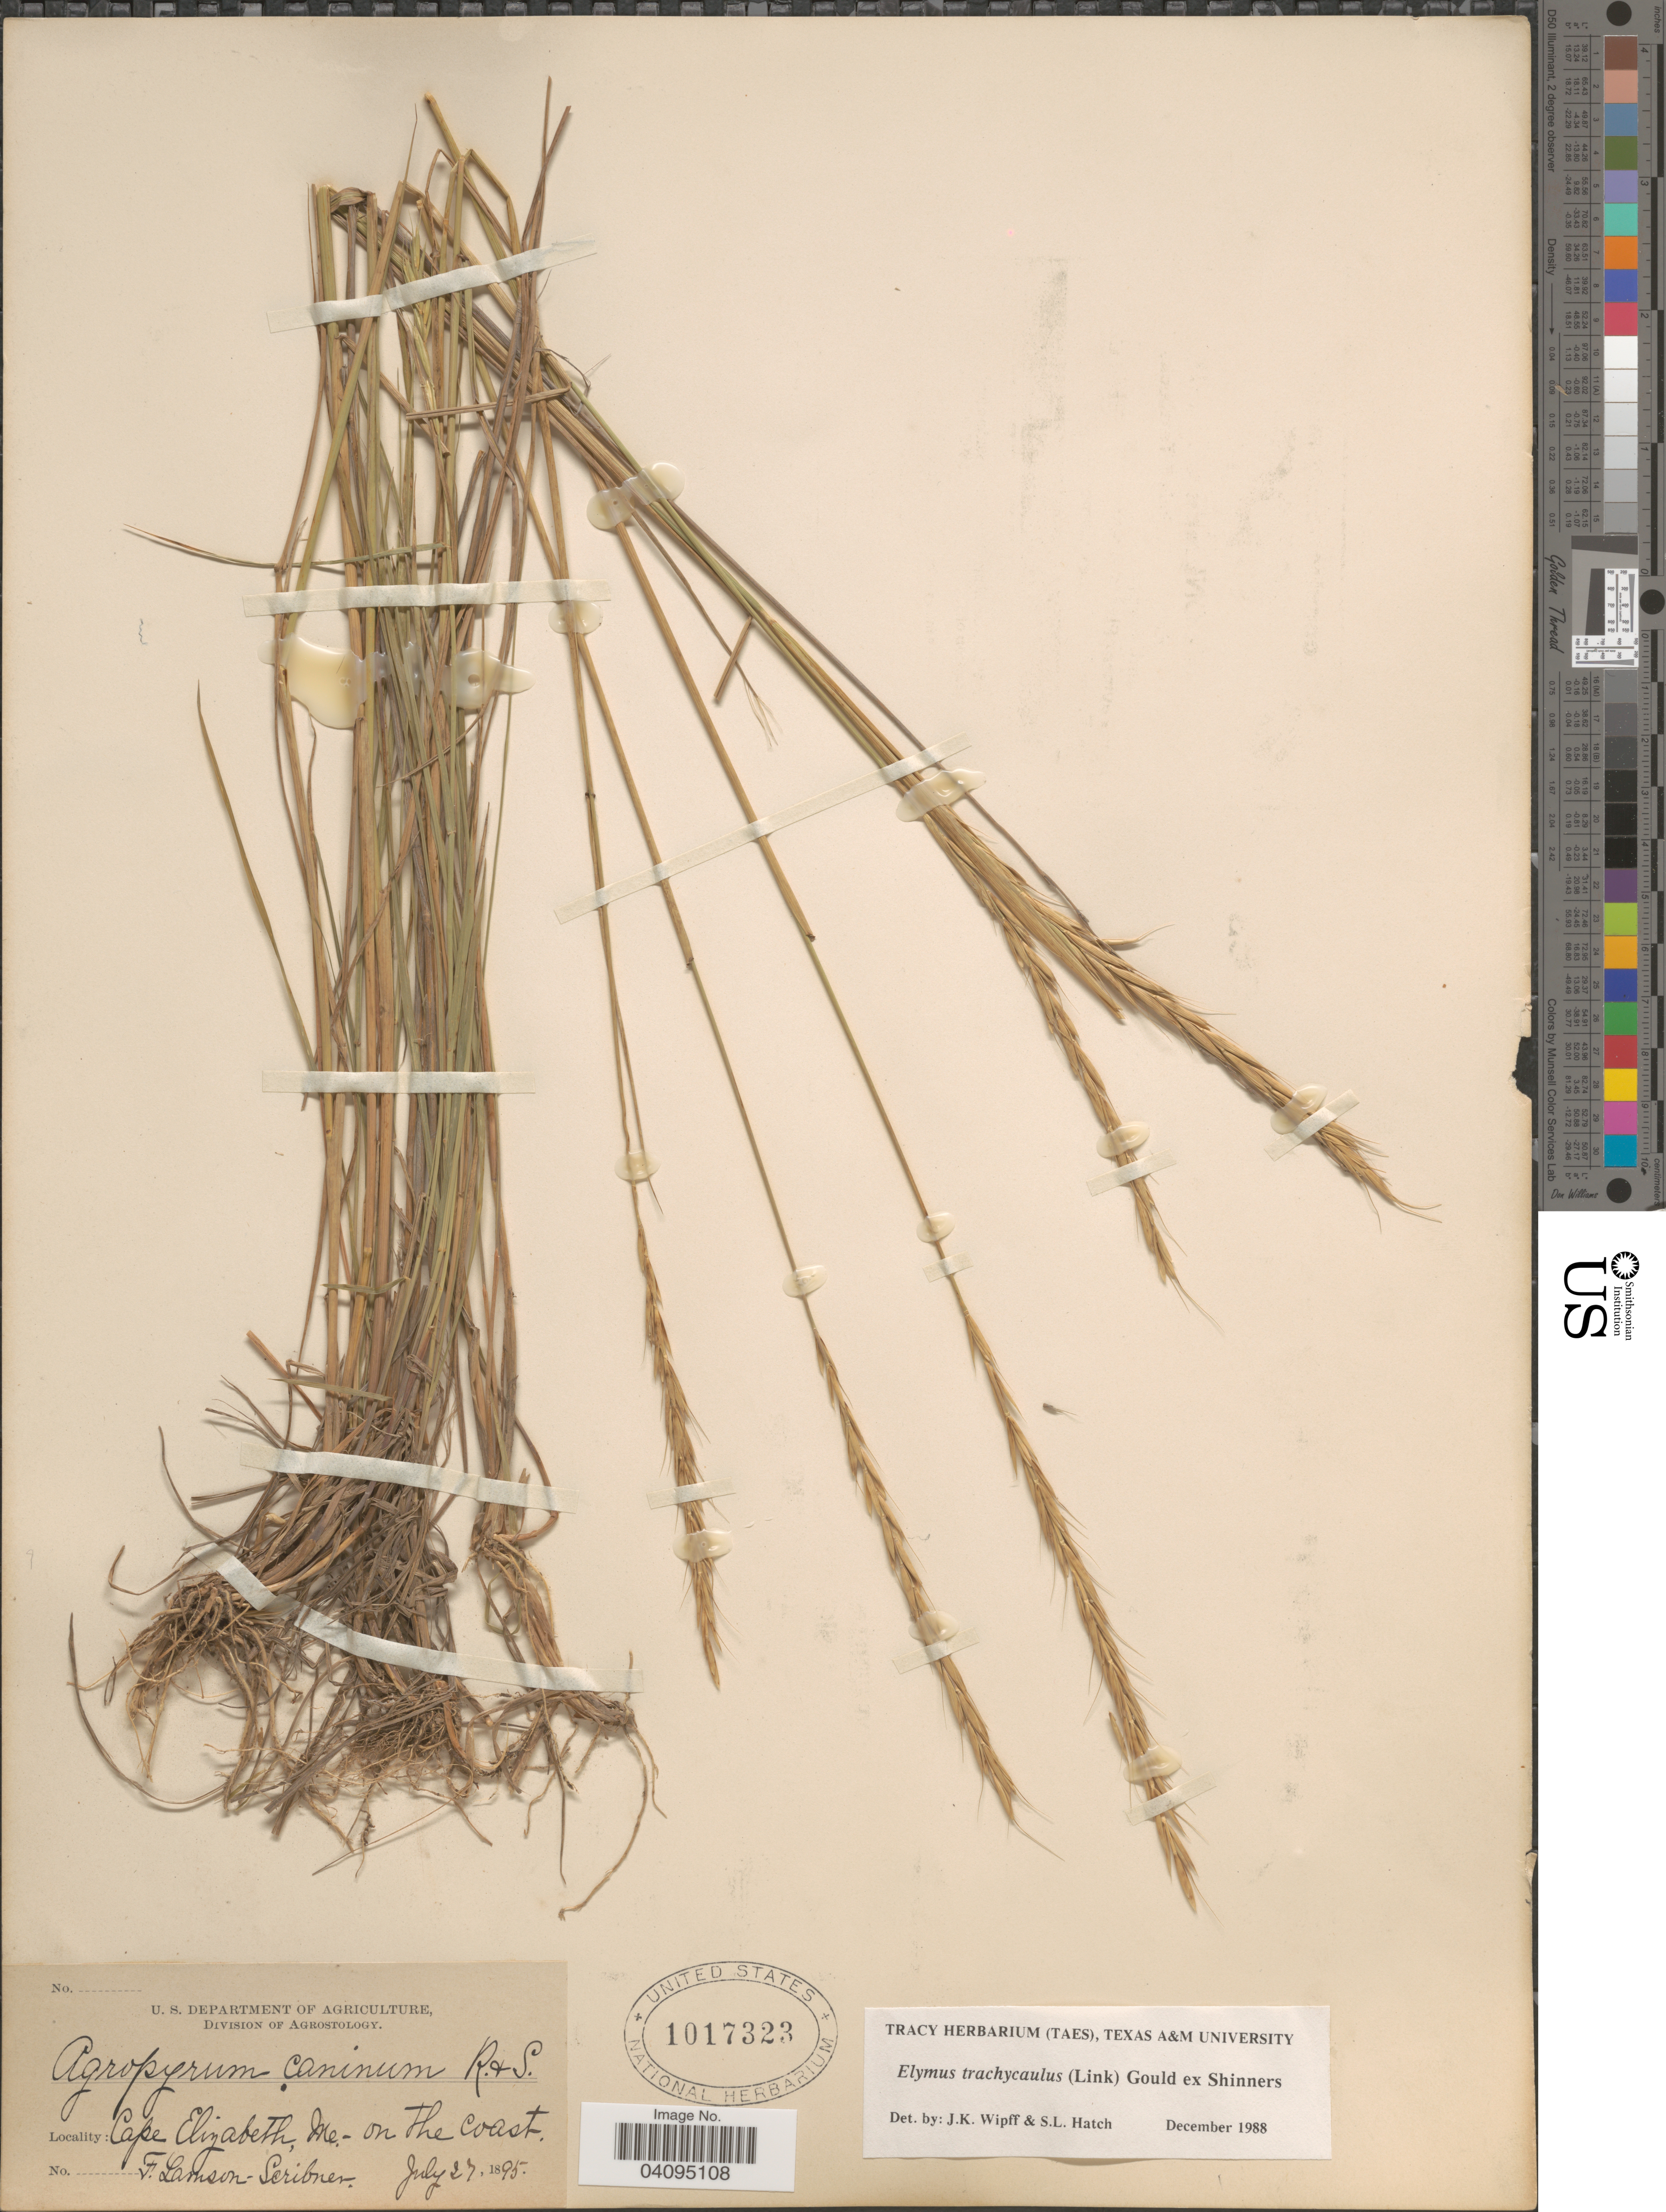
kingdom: Plantae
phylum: Tracheophyta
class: Liliopsida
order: Poales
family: Poaceae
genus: Elymus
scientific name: Elymus trachycaulus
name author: (Link) Gould ex Shinners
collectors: F. Lamson-Scribner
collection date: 1895-07-27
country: United States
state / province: Maine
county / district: Cumberland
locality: Cape Elizabeth, on the coast.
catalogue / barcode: US 1017323